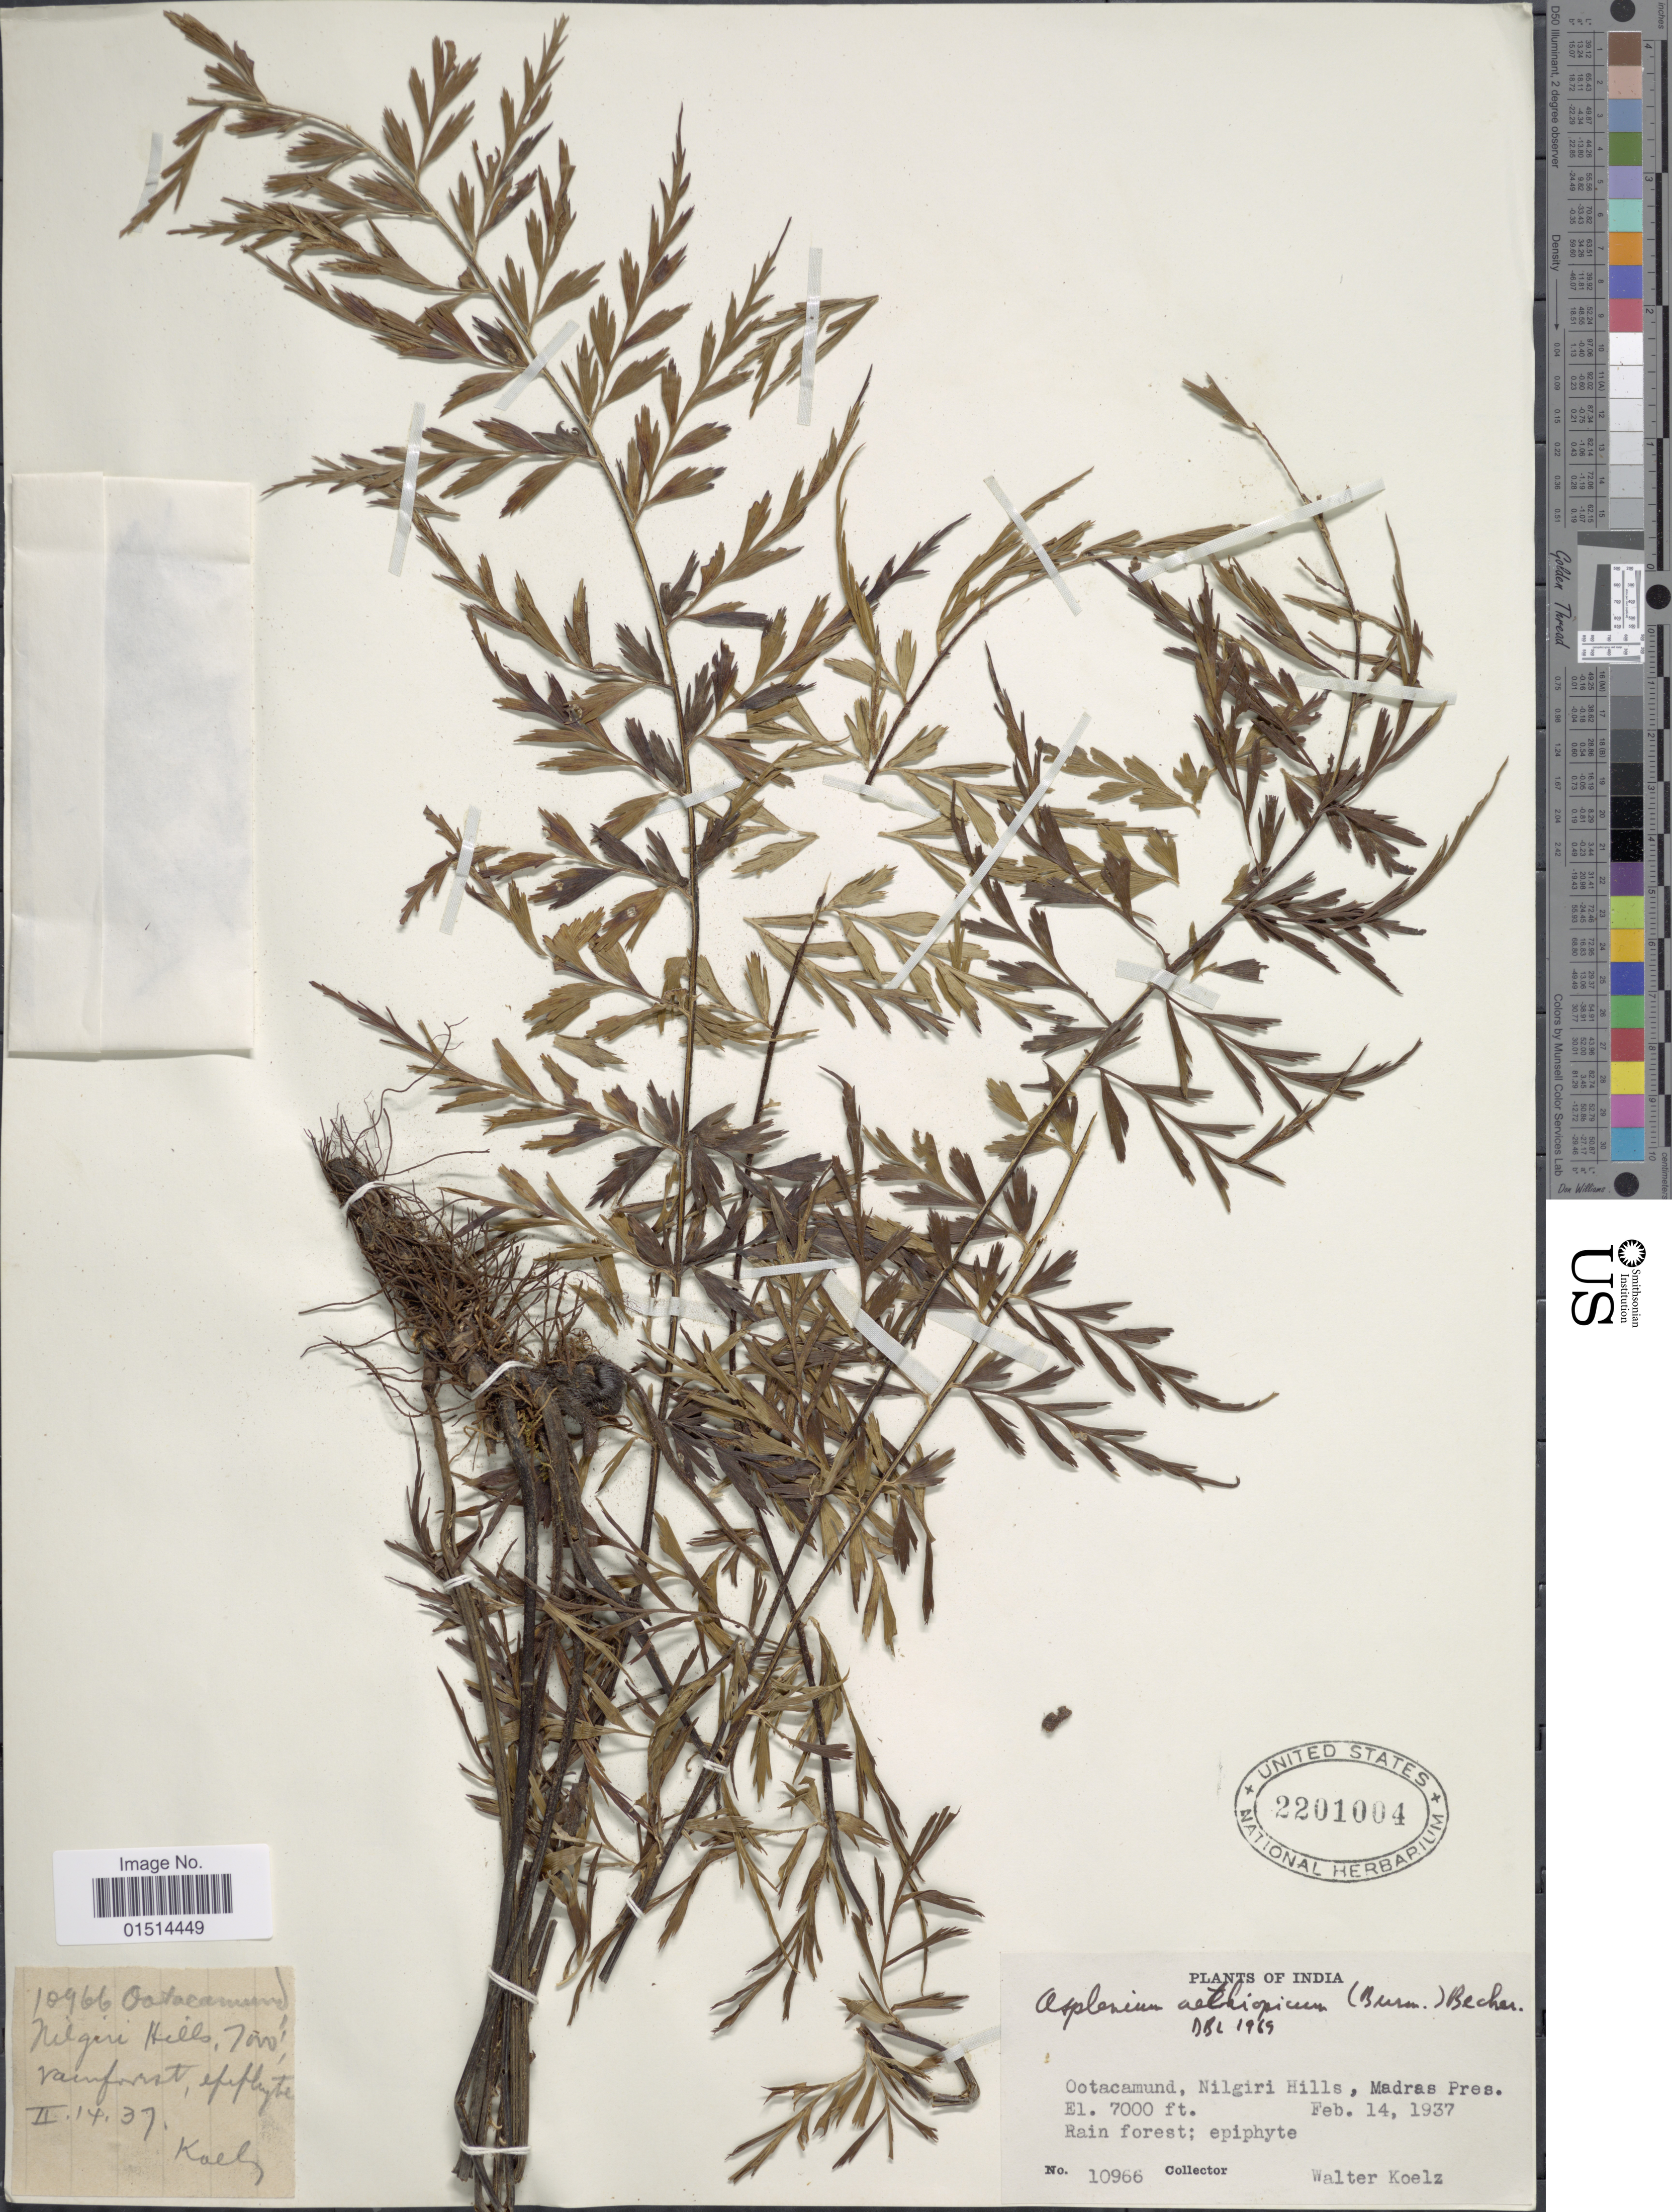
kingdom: Plantae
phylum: Tracheophyta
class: Polypodiopsida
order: Polypodiales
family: Aspleniaceae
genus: Asplenium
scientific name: Asplenium aethiopicum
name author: (Burm. f.) Bech.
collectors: W. N. Koelz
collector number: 10966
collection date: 1937-02-14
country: India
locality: Ootacamund, Nilgiri Hills, Madras Pres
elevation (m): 2134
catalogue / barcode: US 2201004